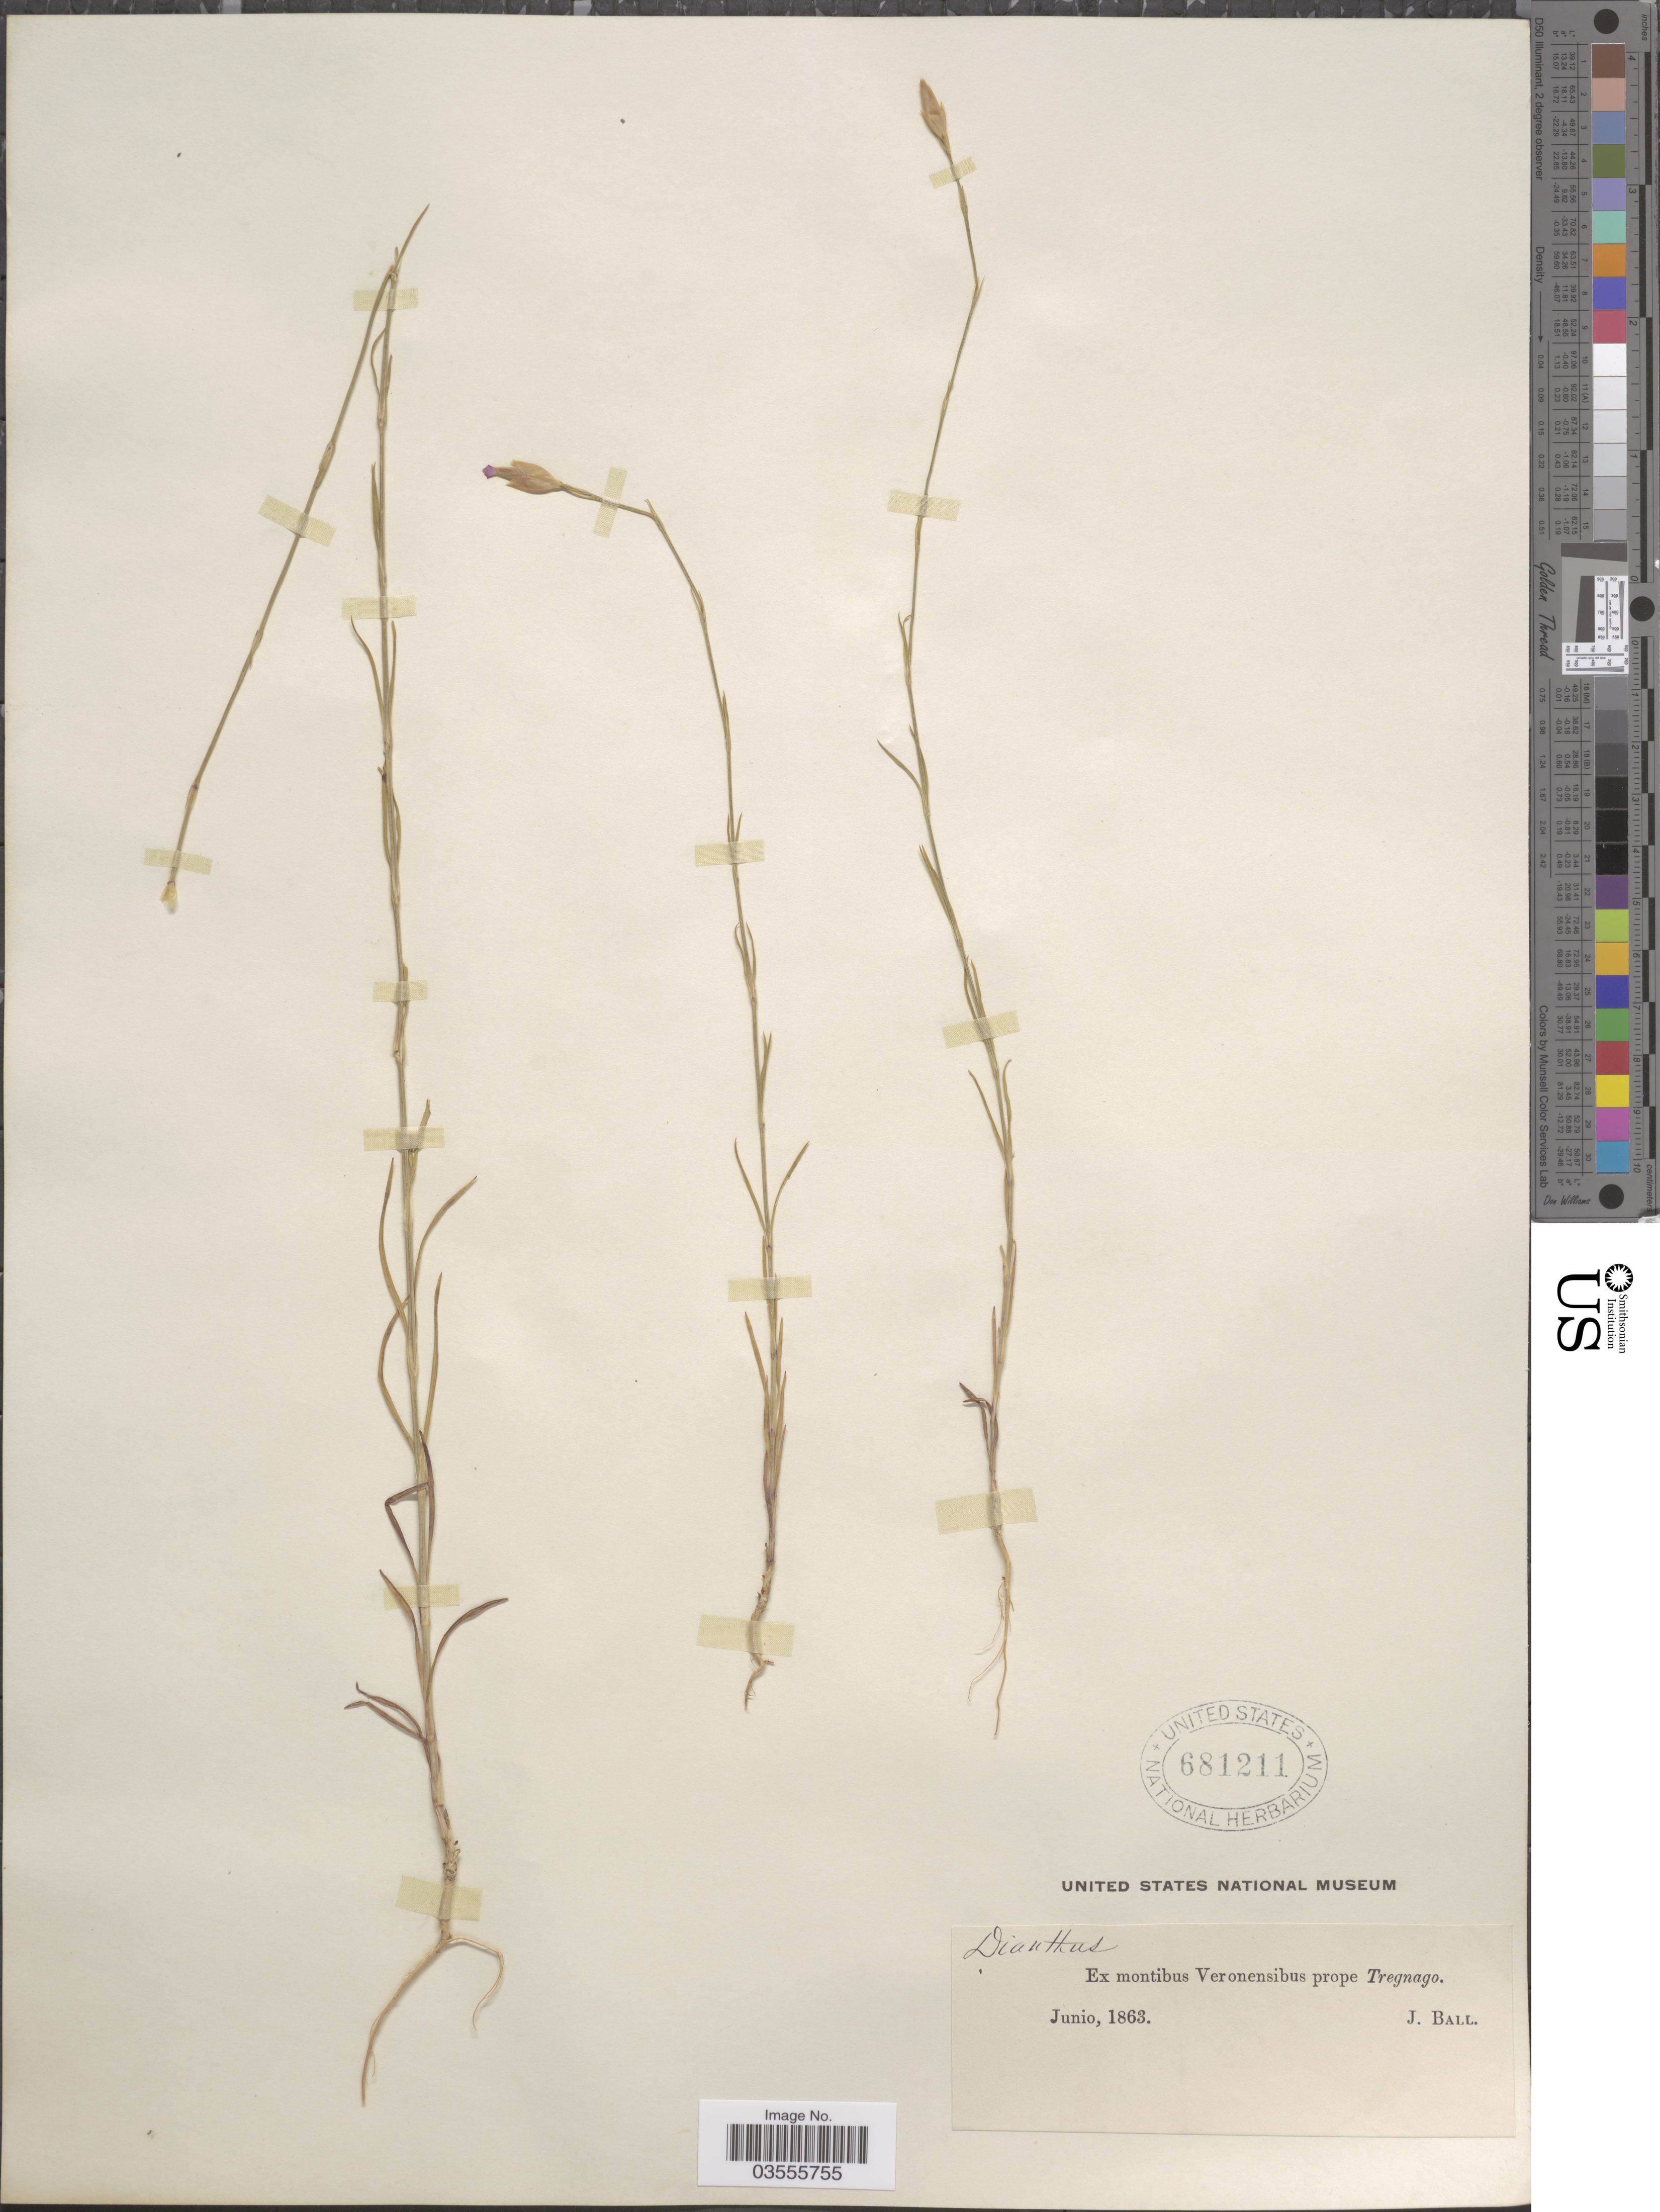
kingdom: Plantae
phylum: Tracheophyta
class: Magnoliopsida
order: Caryophyllales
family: Caryophyllaceae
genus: Petrorhagia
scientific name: Petrorhagia prolifera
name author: (L.) P.W. Ball & Heywood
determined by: Rabeler, R. K.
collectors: J. Ball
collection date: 1863-06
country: Italy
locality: Ex montibus Veronensibus prope Tregnago.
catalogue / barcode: US 681211